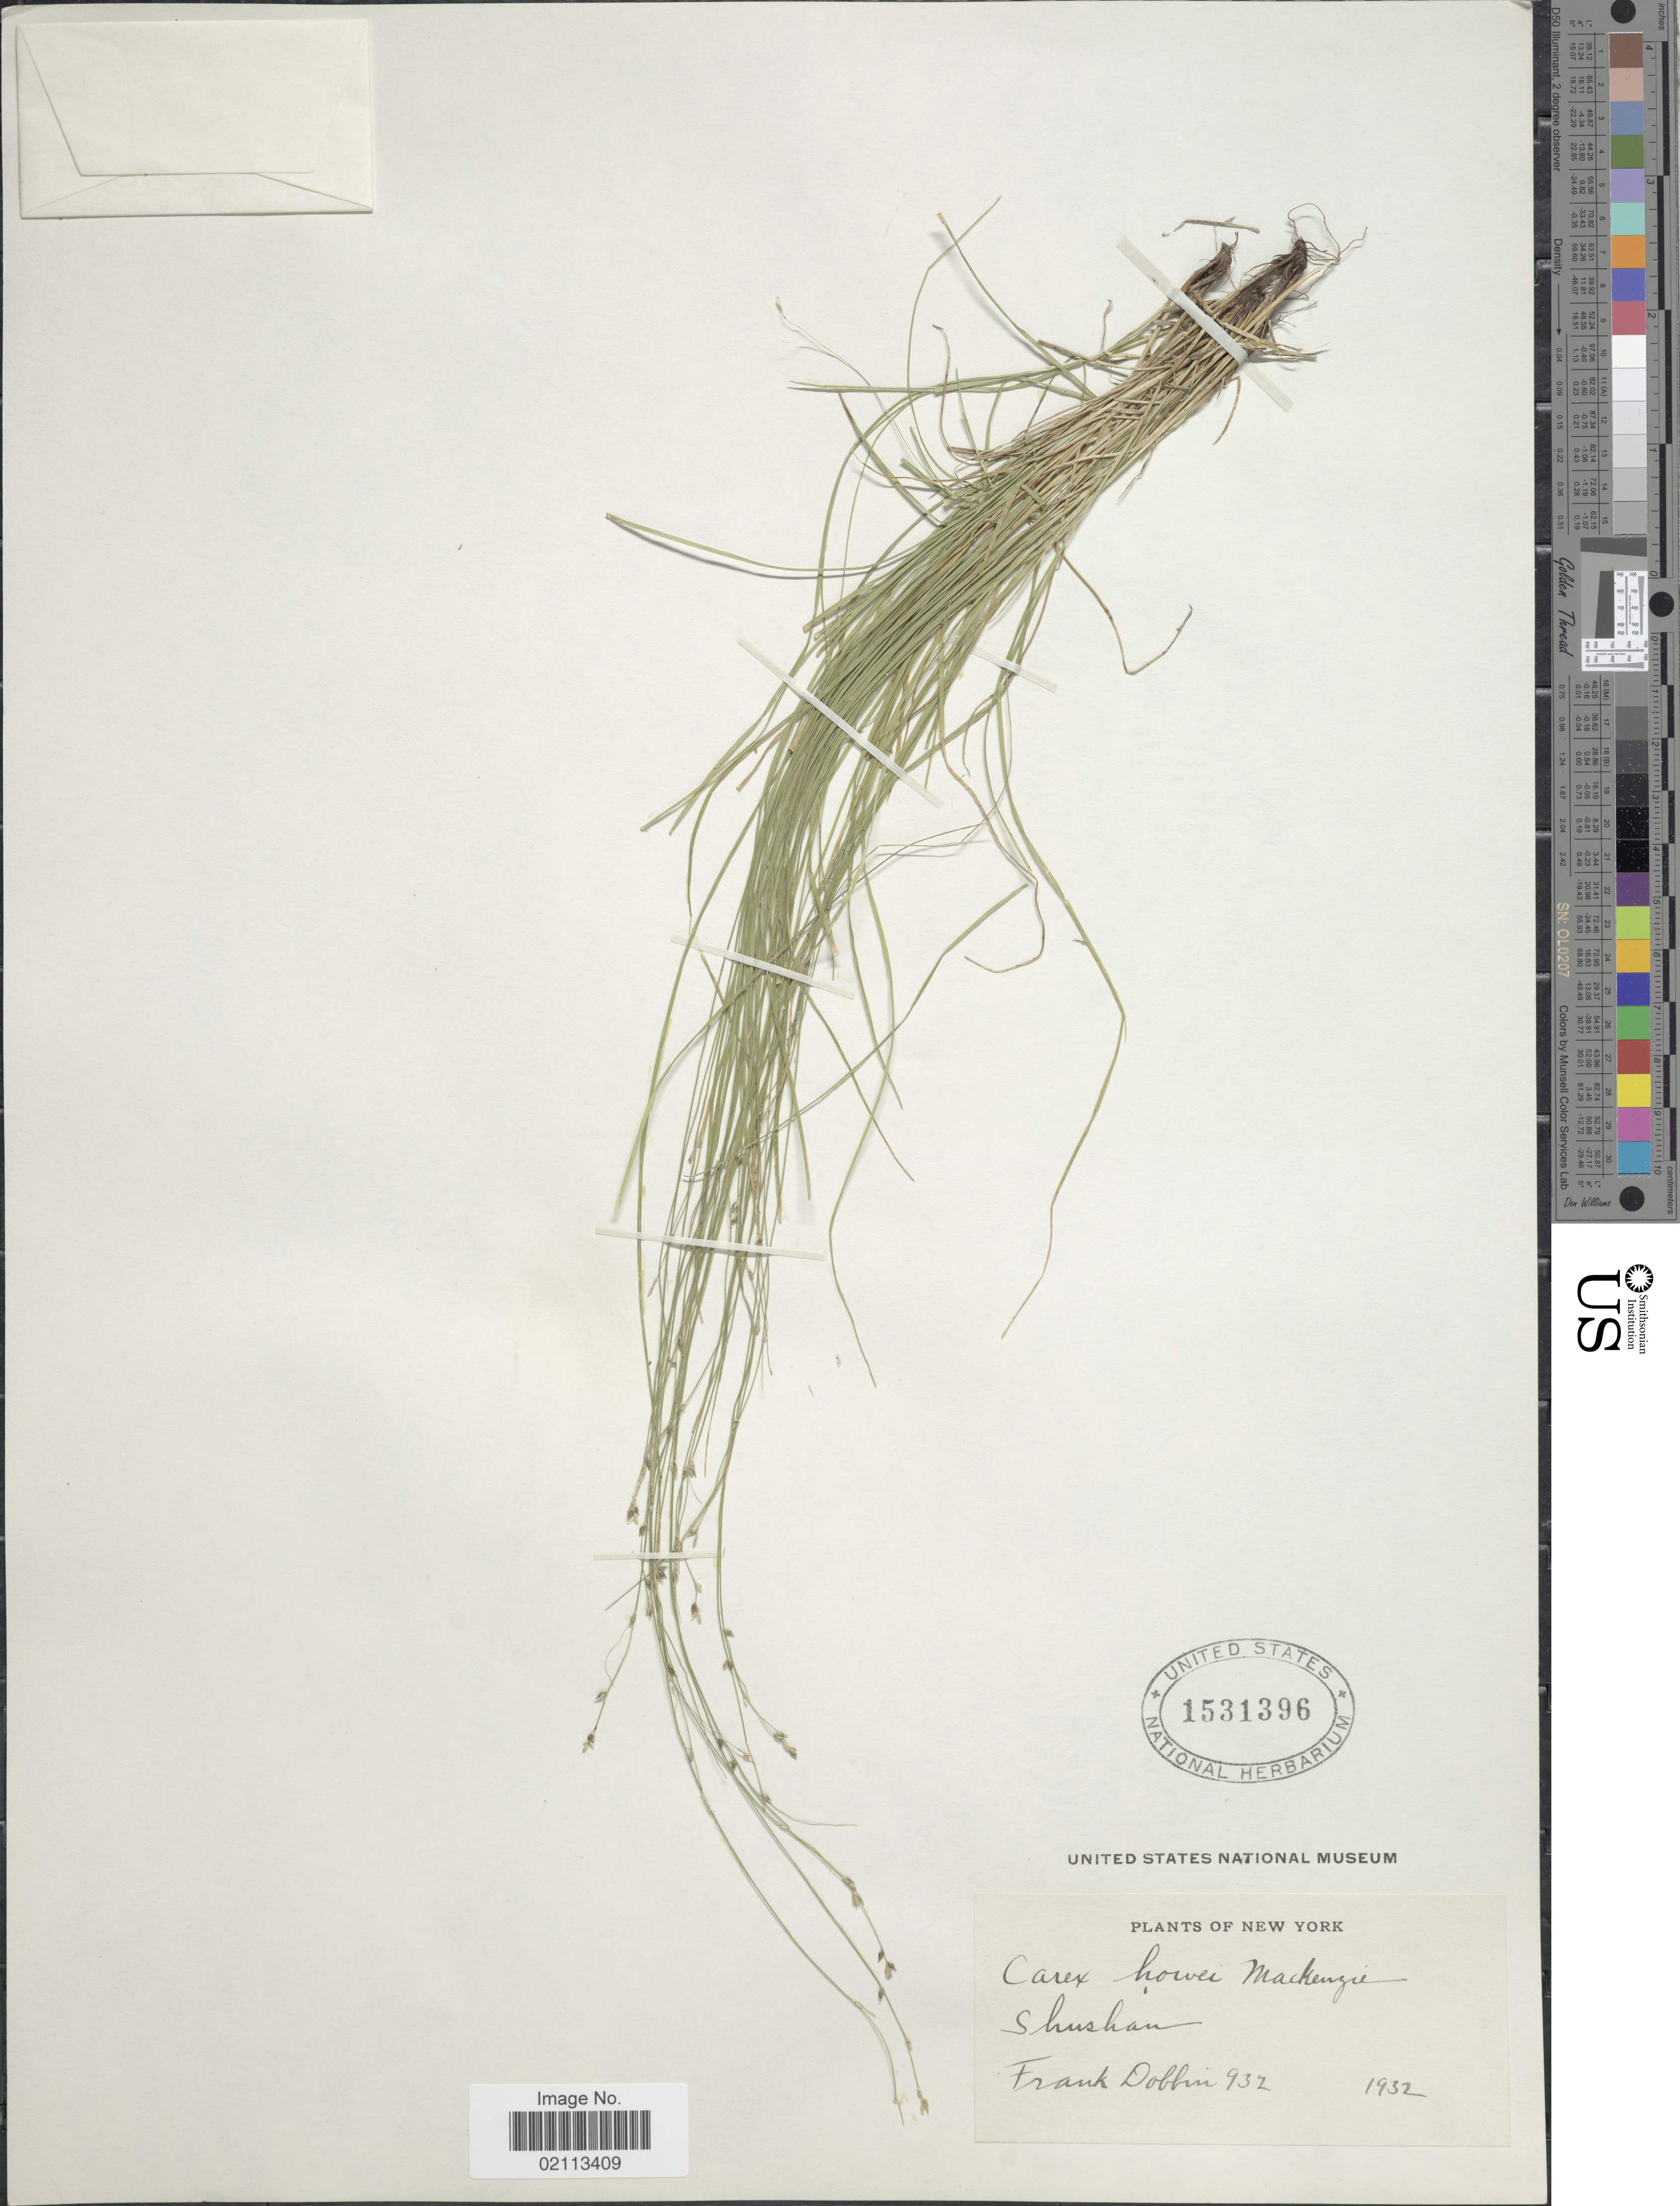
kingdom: Plantae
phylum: Tracheophyta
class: Liliopsida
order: Poales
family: Cyperaceae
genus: Carex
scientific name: Carex howei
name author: Mack.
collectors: F. Dobbin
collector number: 932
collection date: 1932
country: United States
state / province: New York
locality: Shushan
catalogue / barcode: US 1531396